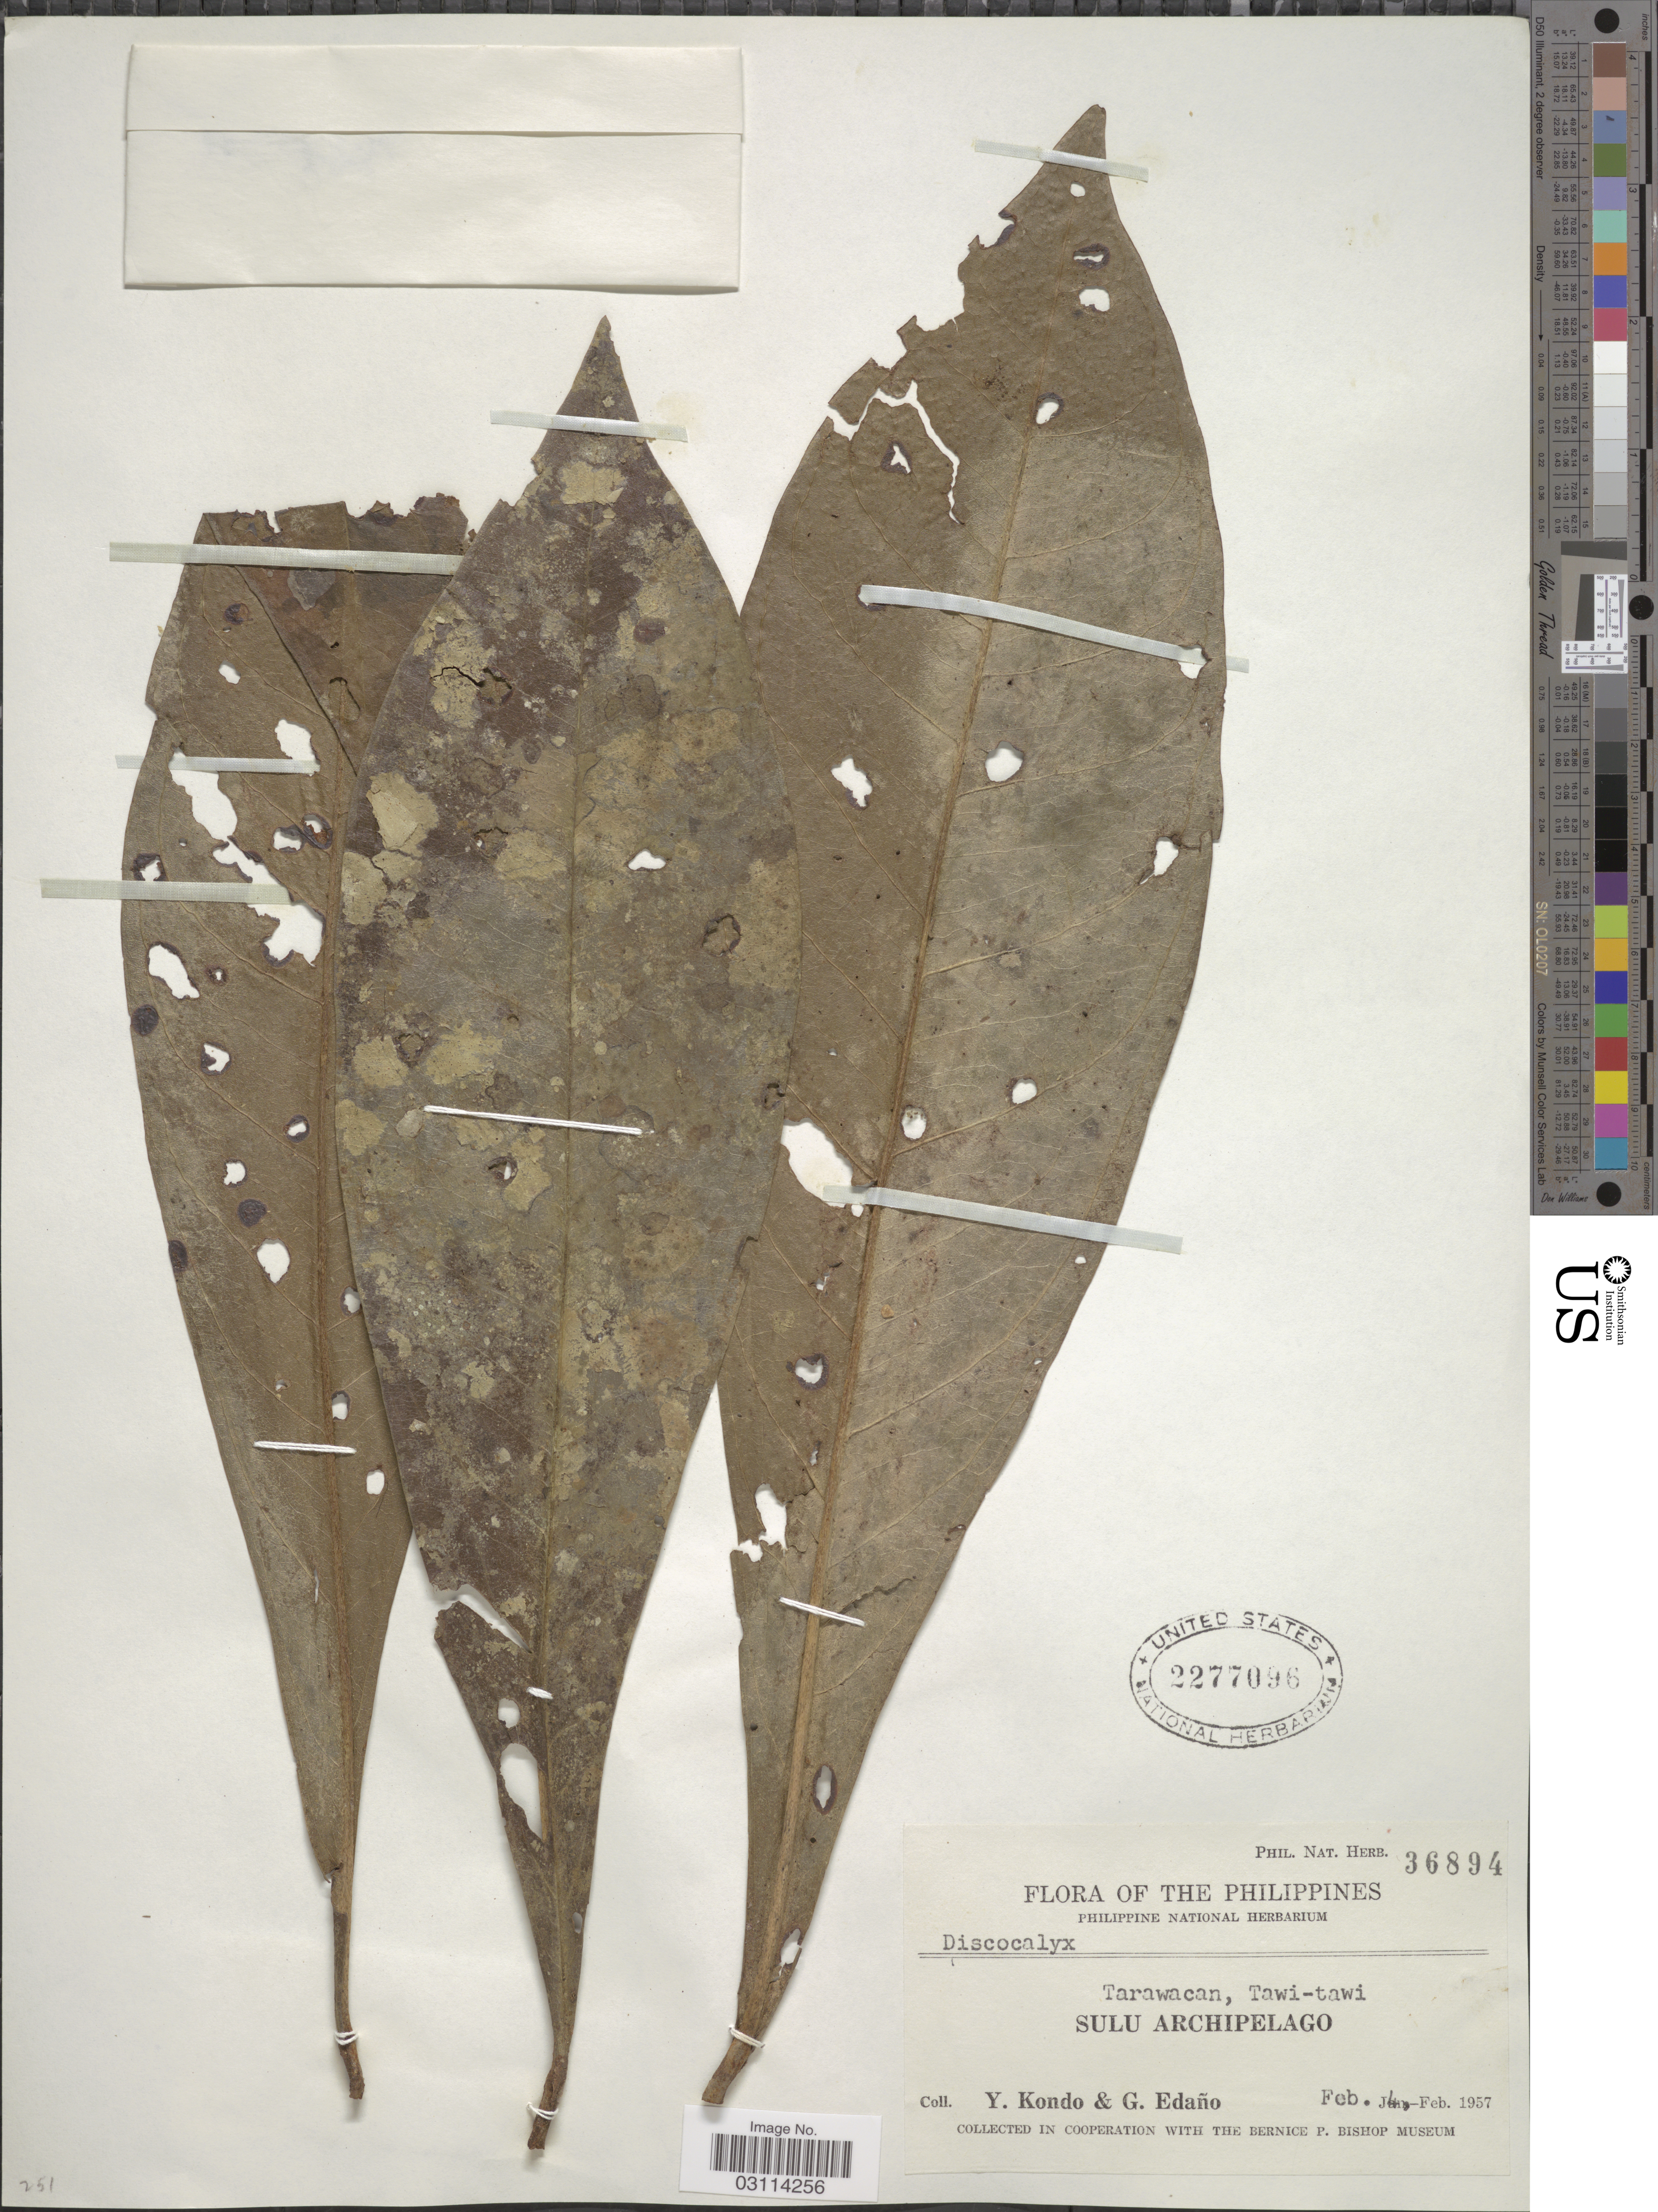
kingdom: Plantae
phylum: Tracheophyta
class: Magnoliopsida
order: Ericales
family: Primulaceae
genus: Discocalyx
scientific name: Discocalyx sp.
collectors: Y. Kondo & G. Edaño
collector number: Phil. Nat. Herb. 36894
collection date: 1957-02-04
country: Philippines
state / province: Muslim Mindanao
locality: Tarawacan, Tawi-tawi. Sulu Archipelago.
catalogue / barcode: US 2277096